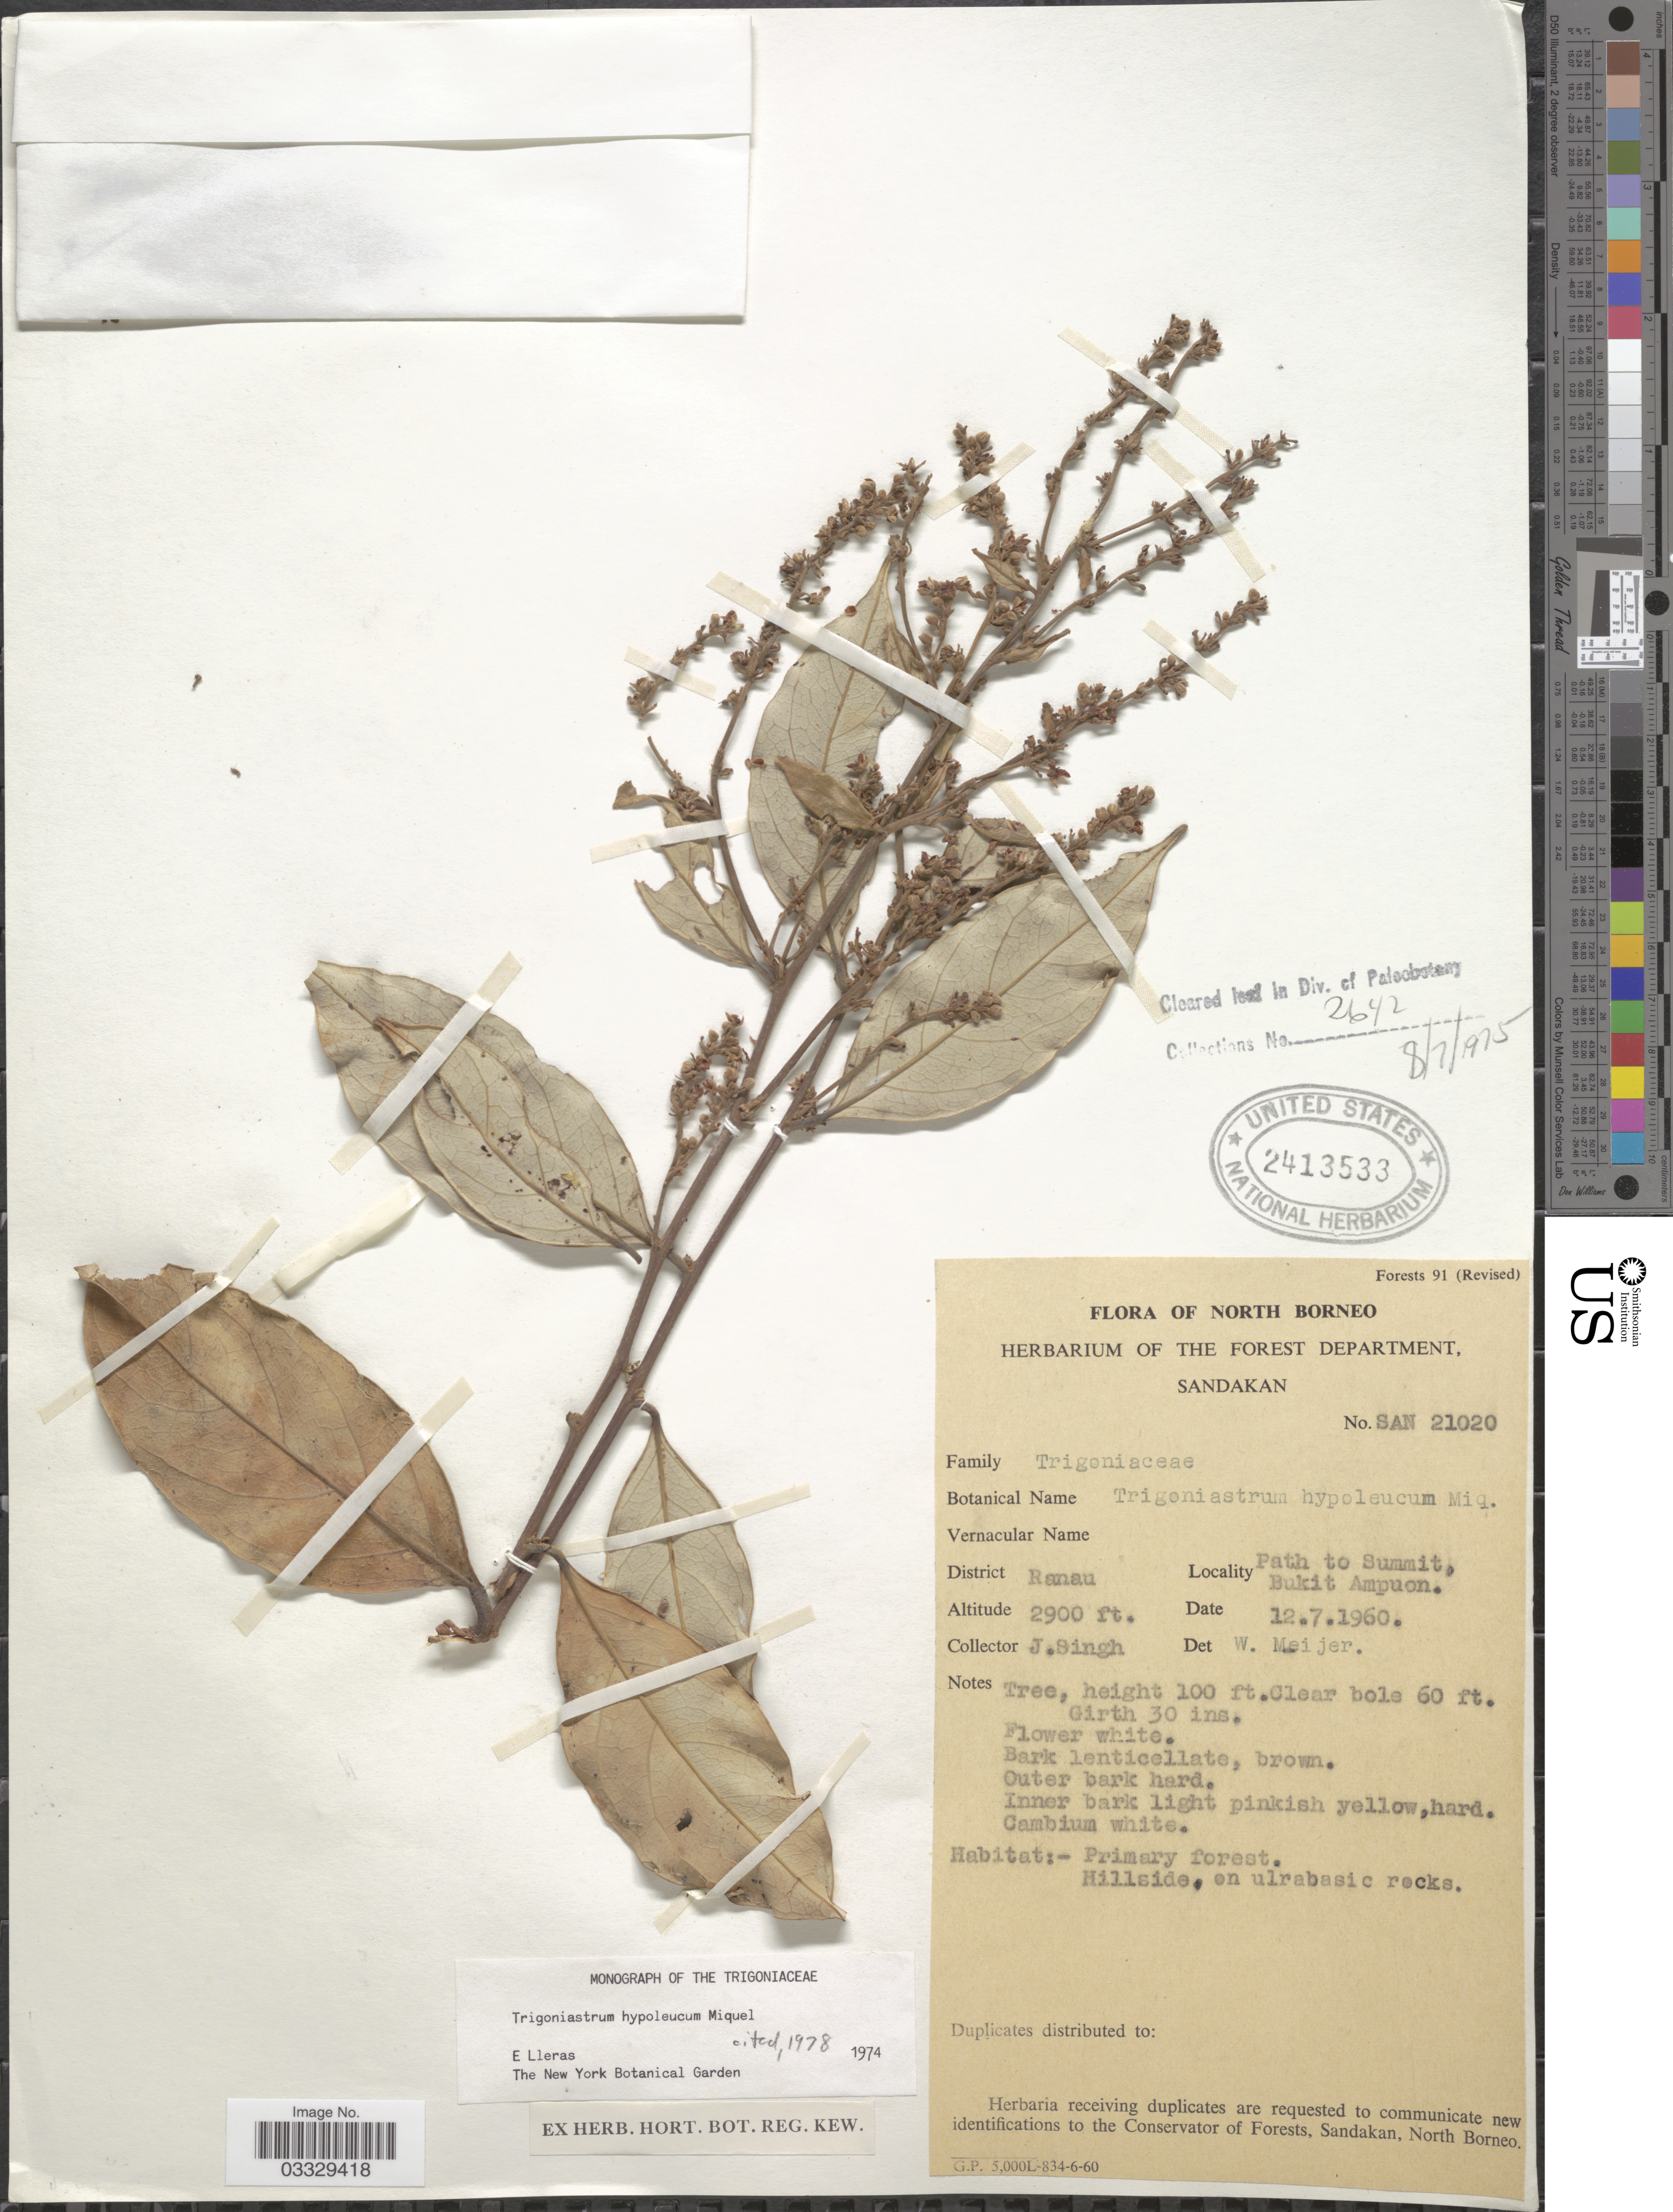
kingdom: Plantae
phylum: Tracheophyta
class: Magnoliopsida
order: Malpighiales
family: Trigoniaceae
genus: Trigoniastrum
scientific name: Trigoniastrum hypoleucum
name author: Miq.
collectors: J. Singh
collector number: SAN 21020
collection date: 1960-07-12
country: Malaysia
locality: North Borneo. District Ranau. Path to Summit, Bukit Ampuon.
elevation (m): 884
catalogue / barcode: US 2413533